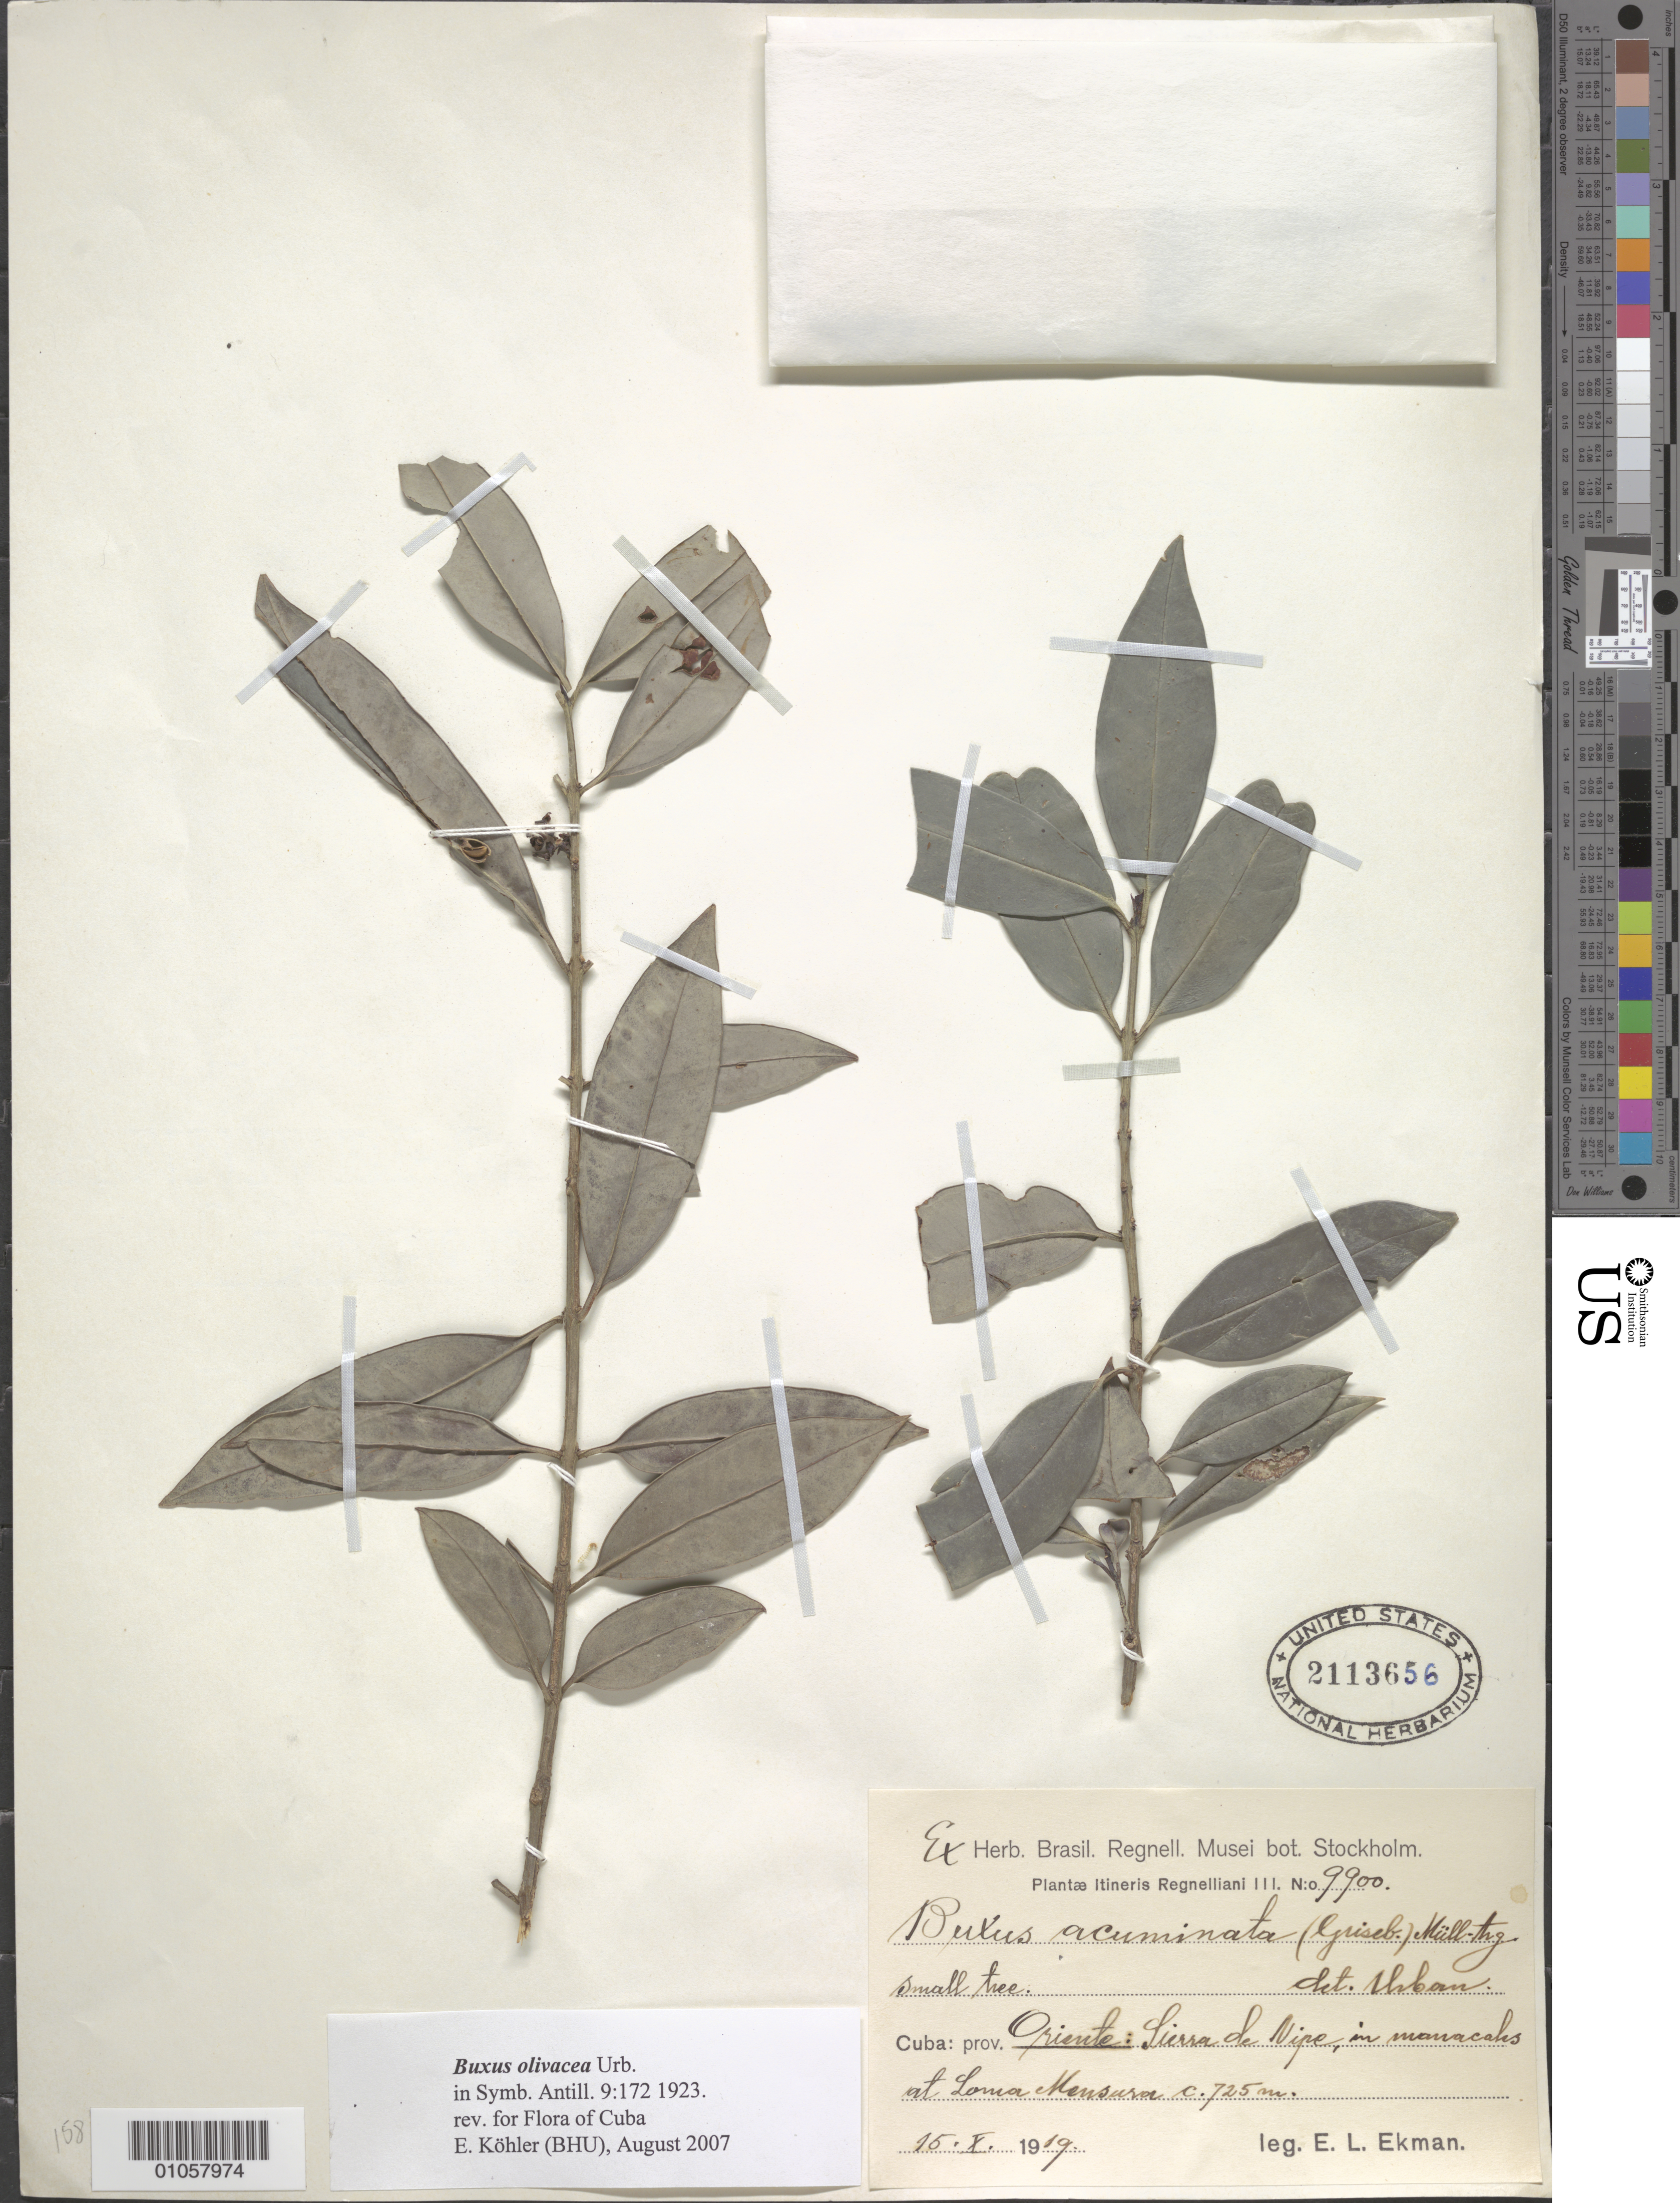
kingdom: Plantae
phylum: Tracheophyta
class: Magnoliopsida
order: Buxales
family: Buxaceae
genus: Buxus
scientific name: Buxus olivacea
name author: Urb.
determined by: Kohler, E.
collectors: E. L. Ekman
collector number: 9900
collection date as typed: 15 Oct 1919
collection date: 1919-10-15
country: Cuba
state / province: Holguín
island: Cuba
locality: Sierra de Nipe at Loma Mansura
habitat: In manacales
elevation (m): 725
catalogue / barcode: US 2113656